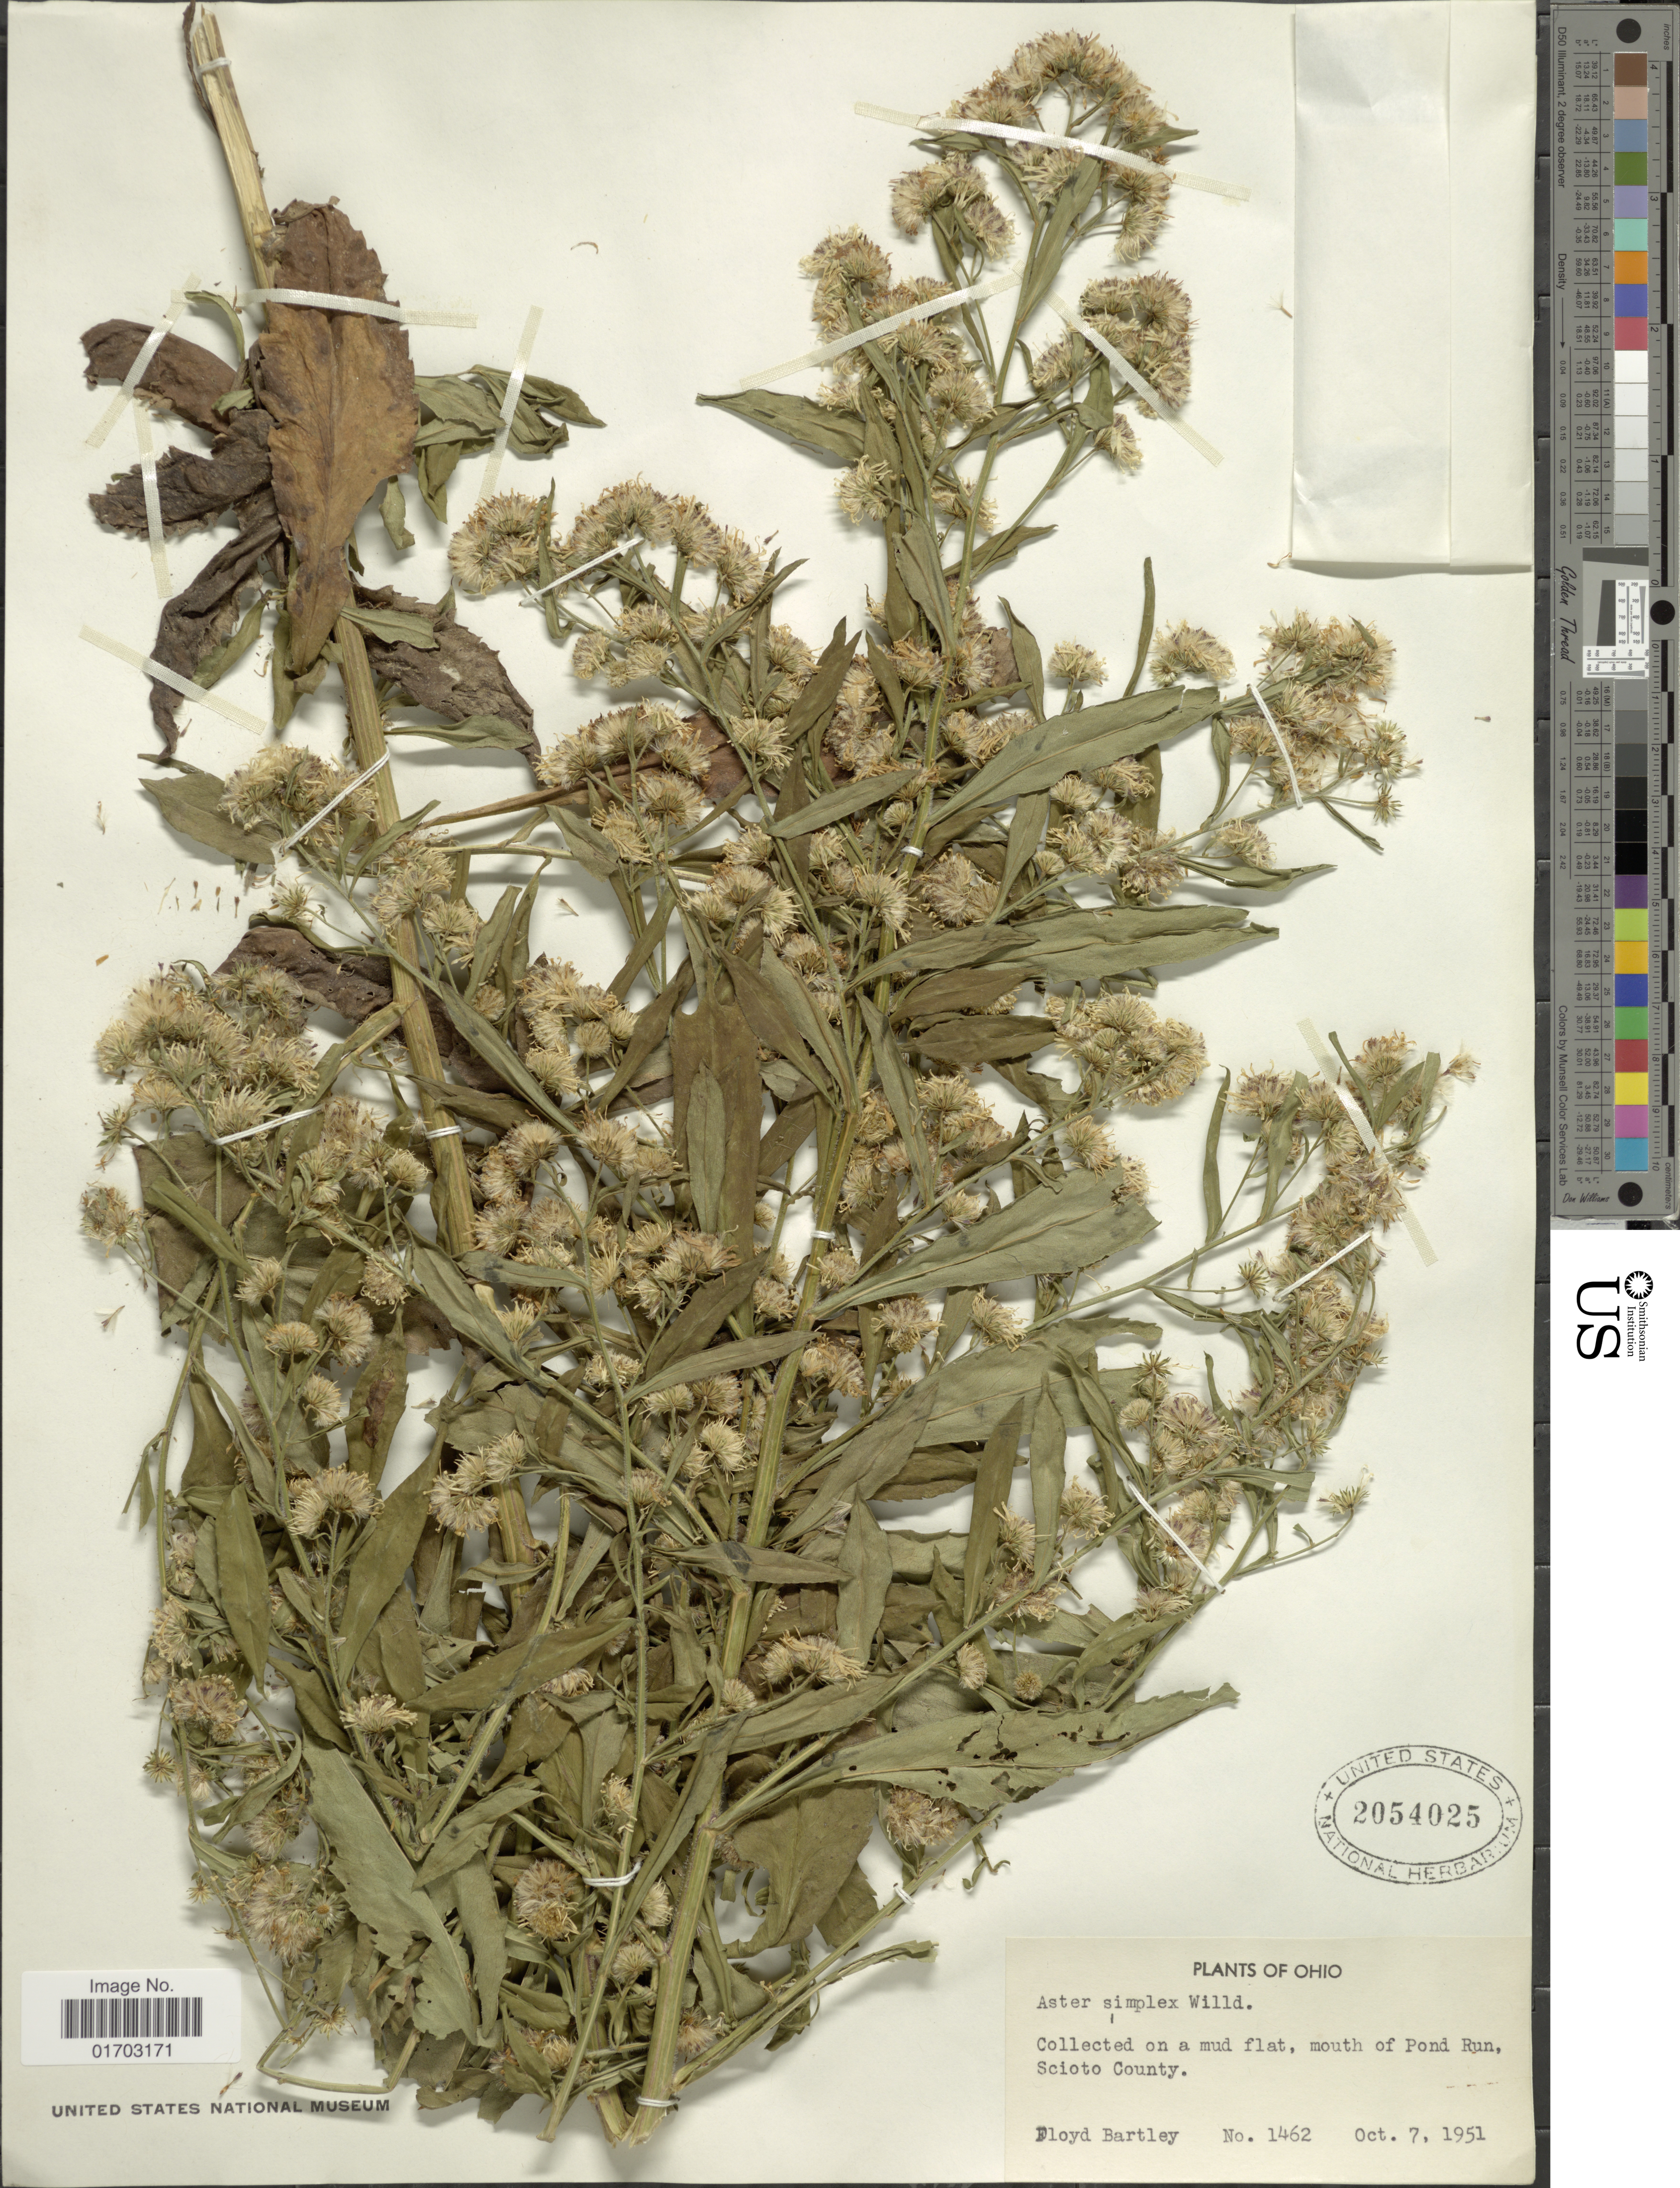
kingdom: Plantae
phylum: Tracheophyta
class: Magnoliopsida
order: Asterales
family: Asteraceae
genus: Symphyotrichum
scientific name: Symphyotrichum simplex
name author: (Willd.) Á. Löve & D. Löve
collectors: F. Bartley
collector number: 1462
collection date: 1951-10-07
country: United States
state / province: Ohio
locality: On a mud flat, mouth of Pond Run, Scioto County.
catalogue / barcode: US 2054025